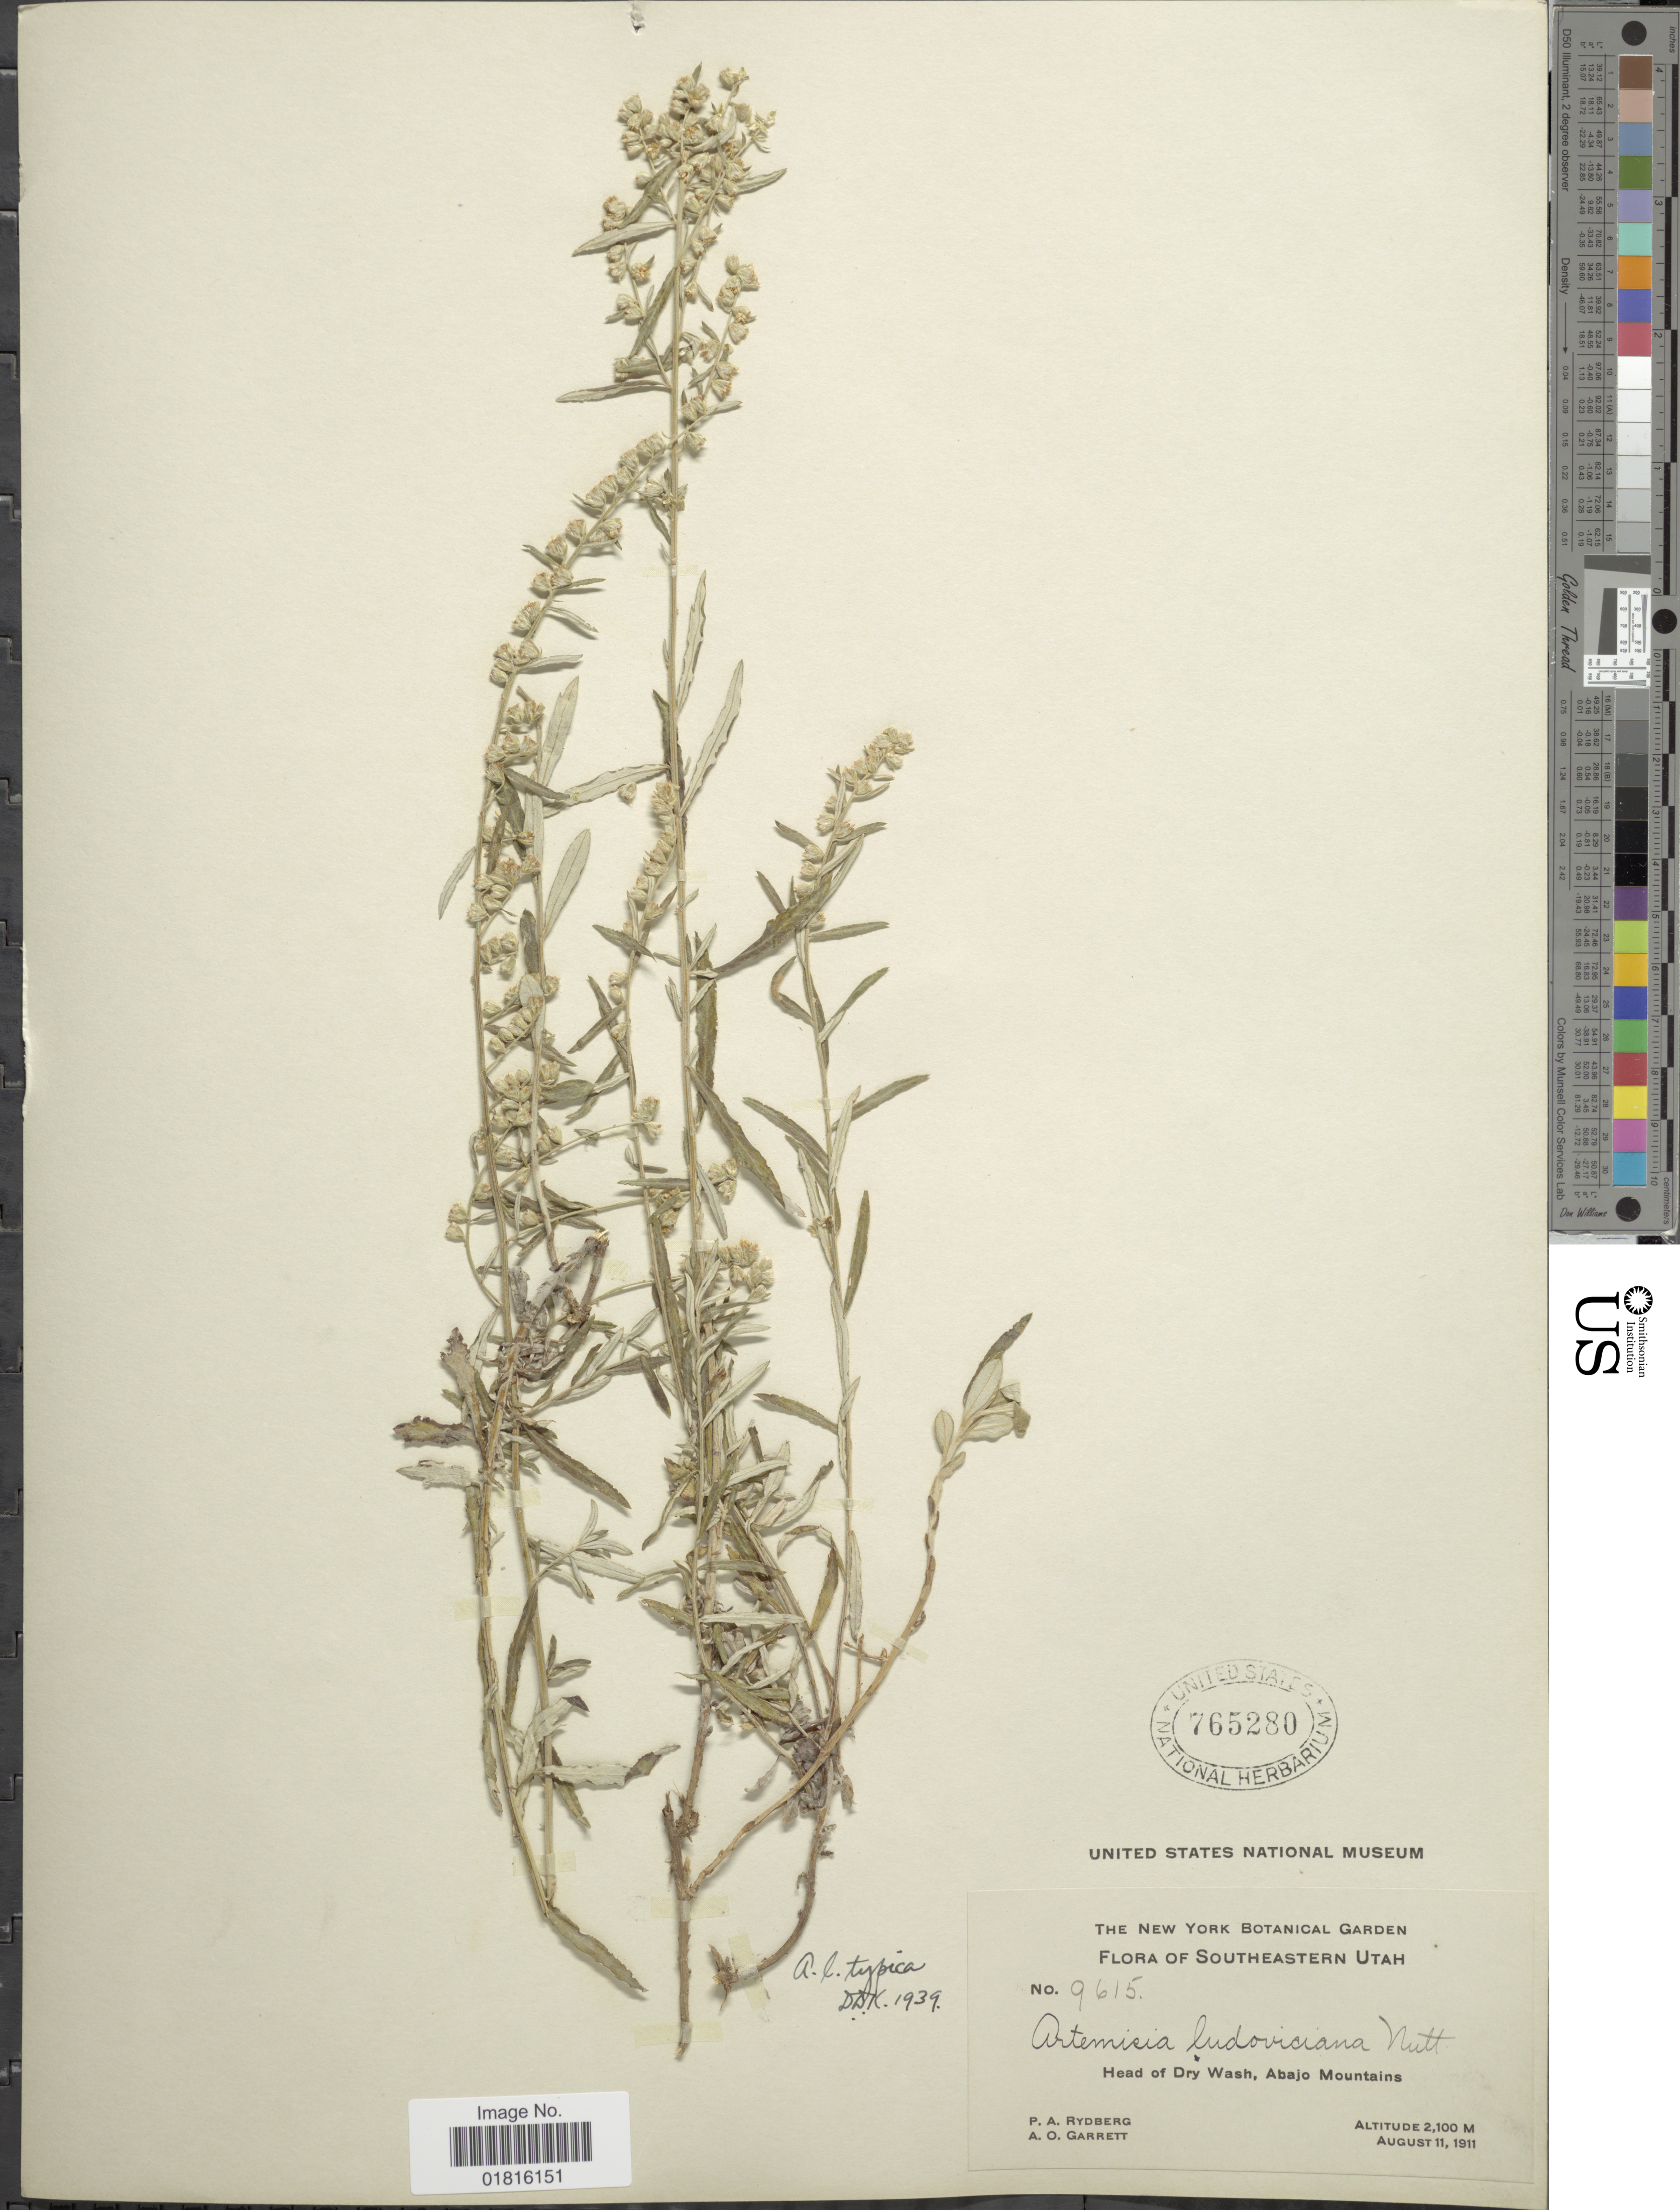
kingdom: Plantae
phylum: Tracheophyta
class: Magnoliopsida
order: Asterales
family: Asteraceae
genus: Artemisia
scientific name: Artemisia ludoviciana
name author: Nutt.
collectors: P. A. Rydberg & A. O. Garrett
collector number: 9615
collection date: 1911-08-11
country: United States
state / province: Utah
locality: Southeastern Utah, Head of Dry Wash, Abajo Mountains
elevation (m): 2100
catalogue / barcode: US 765280